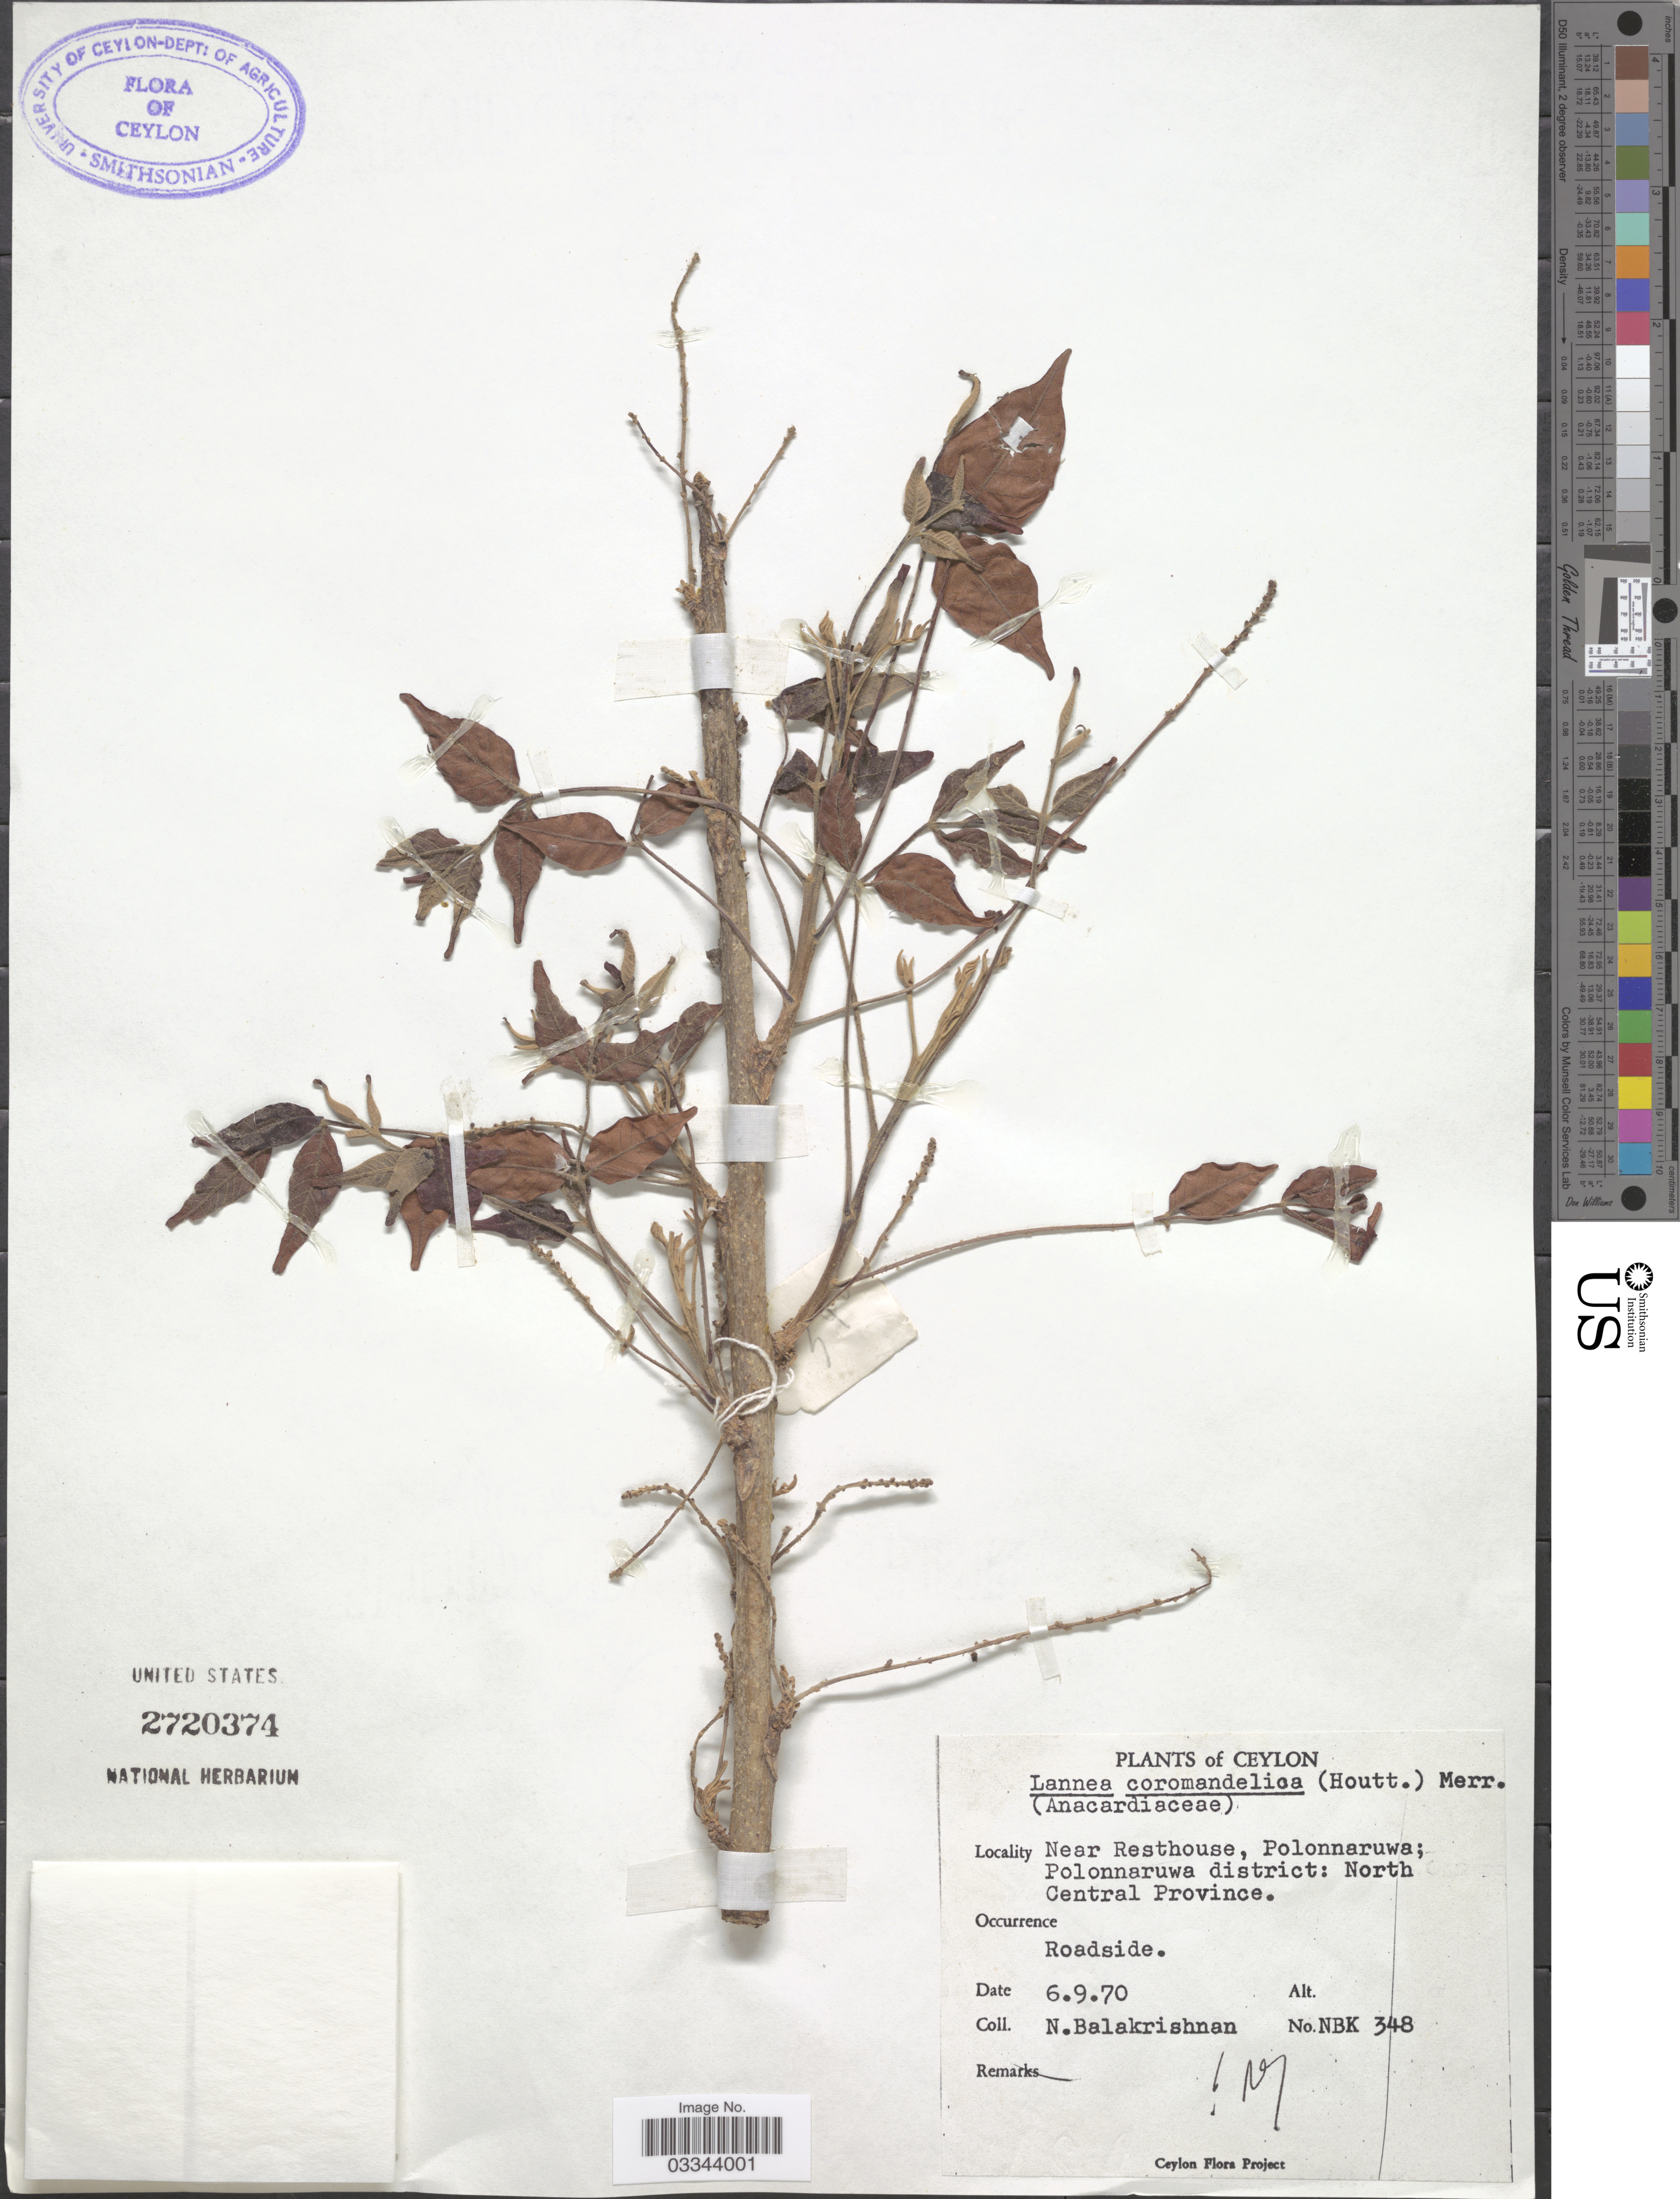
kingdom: Plantae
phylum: Tracheophyta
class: Magnoliopsida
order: Sapindales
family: Anacardiaceae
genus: Lannea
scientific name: Lannea coromandelica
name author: (Houtt.) Merr.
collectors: N. Balakrishnan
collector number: NBK348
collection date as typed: Transcribed d/m/y: 6/9/70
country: Sri Lanka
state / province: North Central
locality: Ceylon, Near Resthouse, Polonnaruwa; Polonnaruwa district: North Central Province.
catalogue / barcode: US 2720374